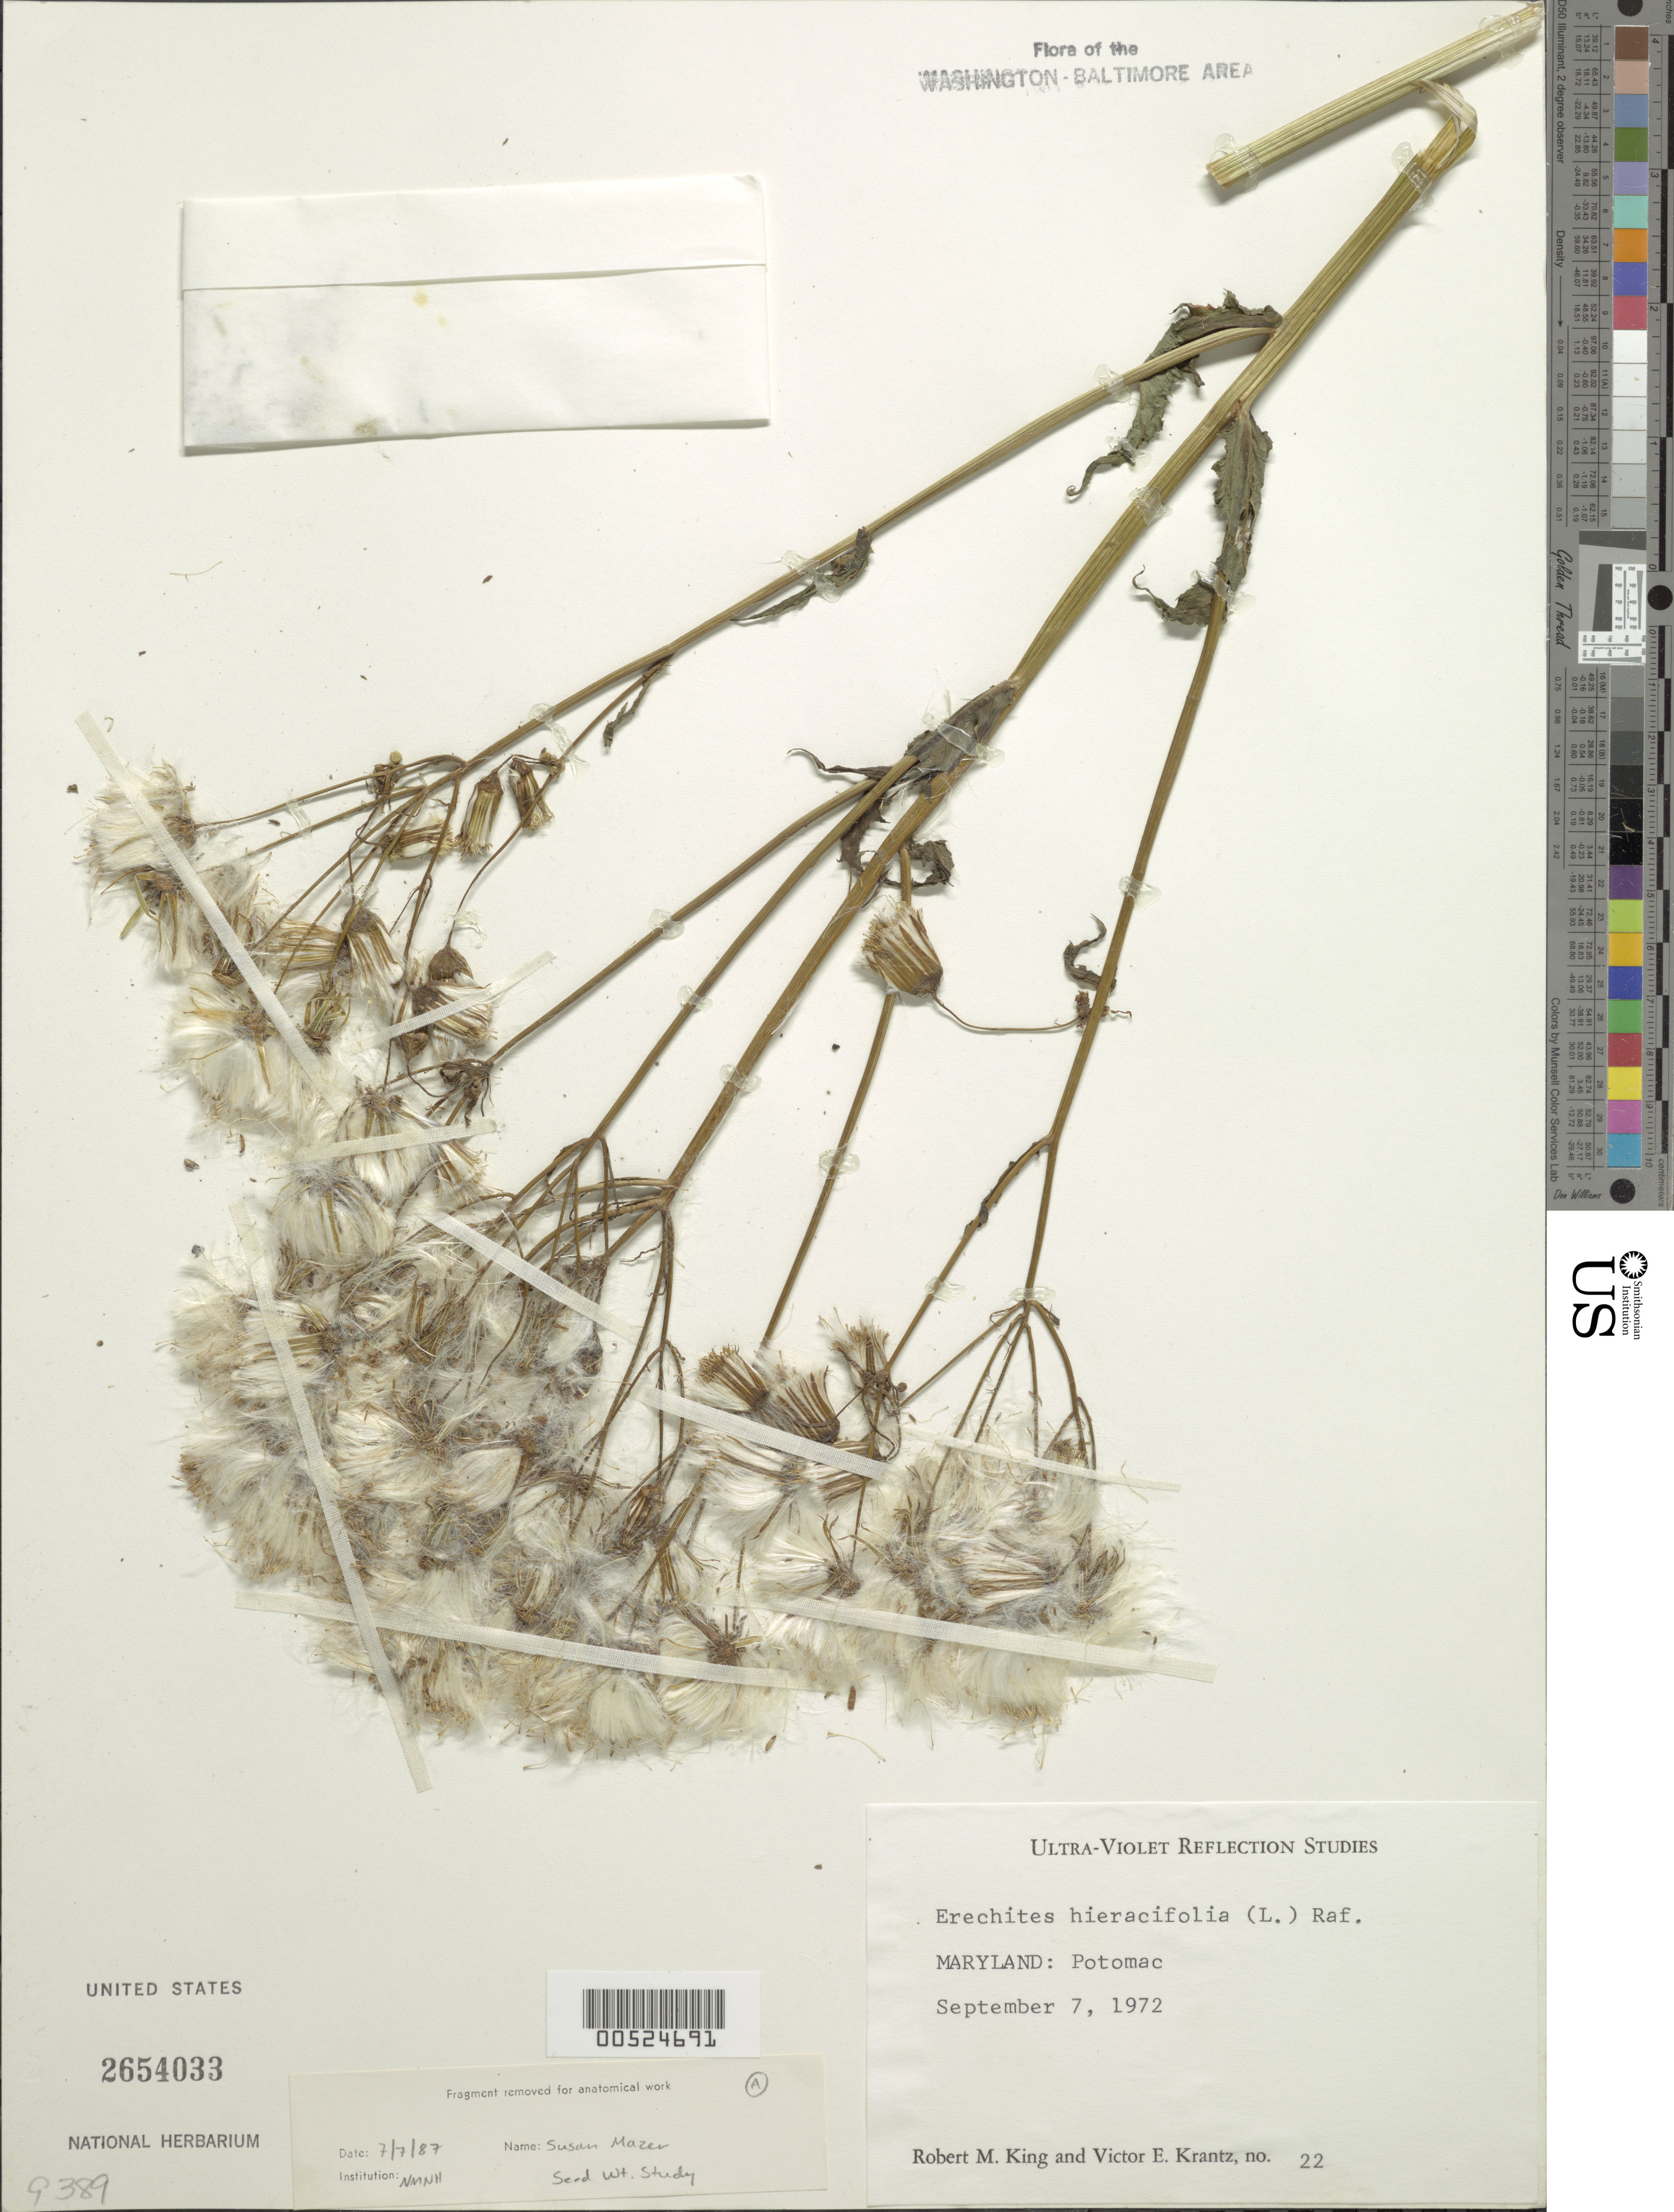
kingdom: Plantae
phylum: Tracheophyta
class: Magnoliopsida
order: Asterales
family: Asteraceae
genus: Erechtites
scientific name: Erechtites hieraciifolius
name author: (L.) Raf. ex DC.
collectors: R. M. King & V. Krantz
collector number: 22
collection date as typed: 07 Sep 1972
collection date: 1972-09-07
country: United States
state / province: Maryland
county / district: Montgomery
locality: Potomac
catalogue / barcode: US 2654033